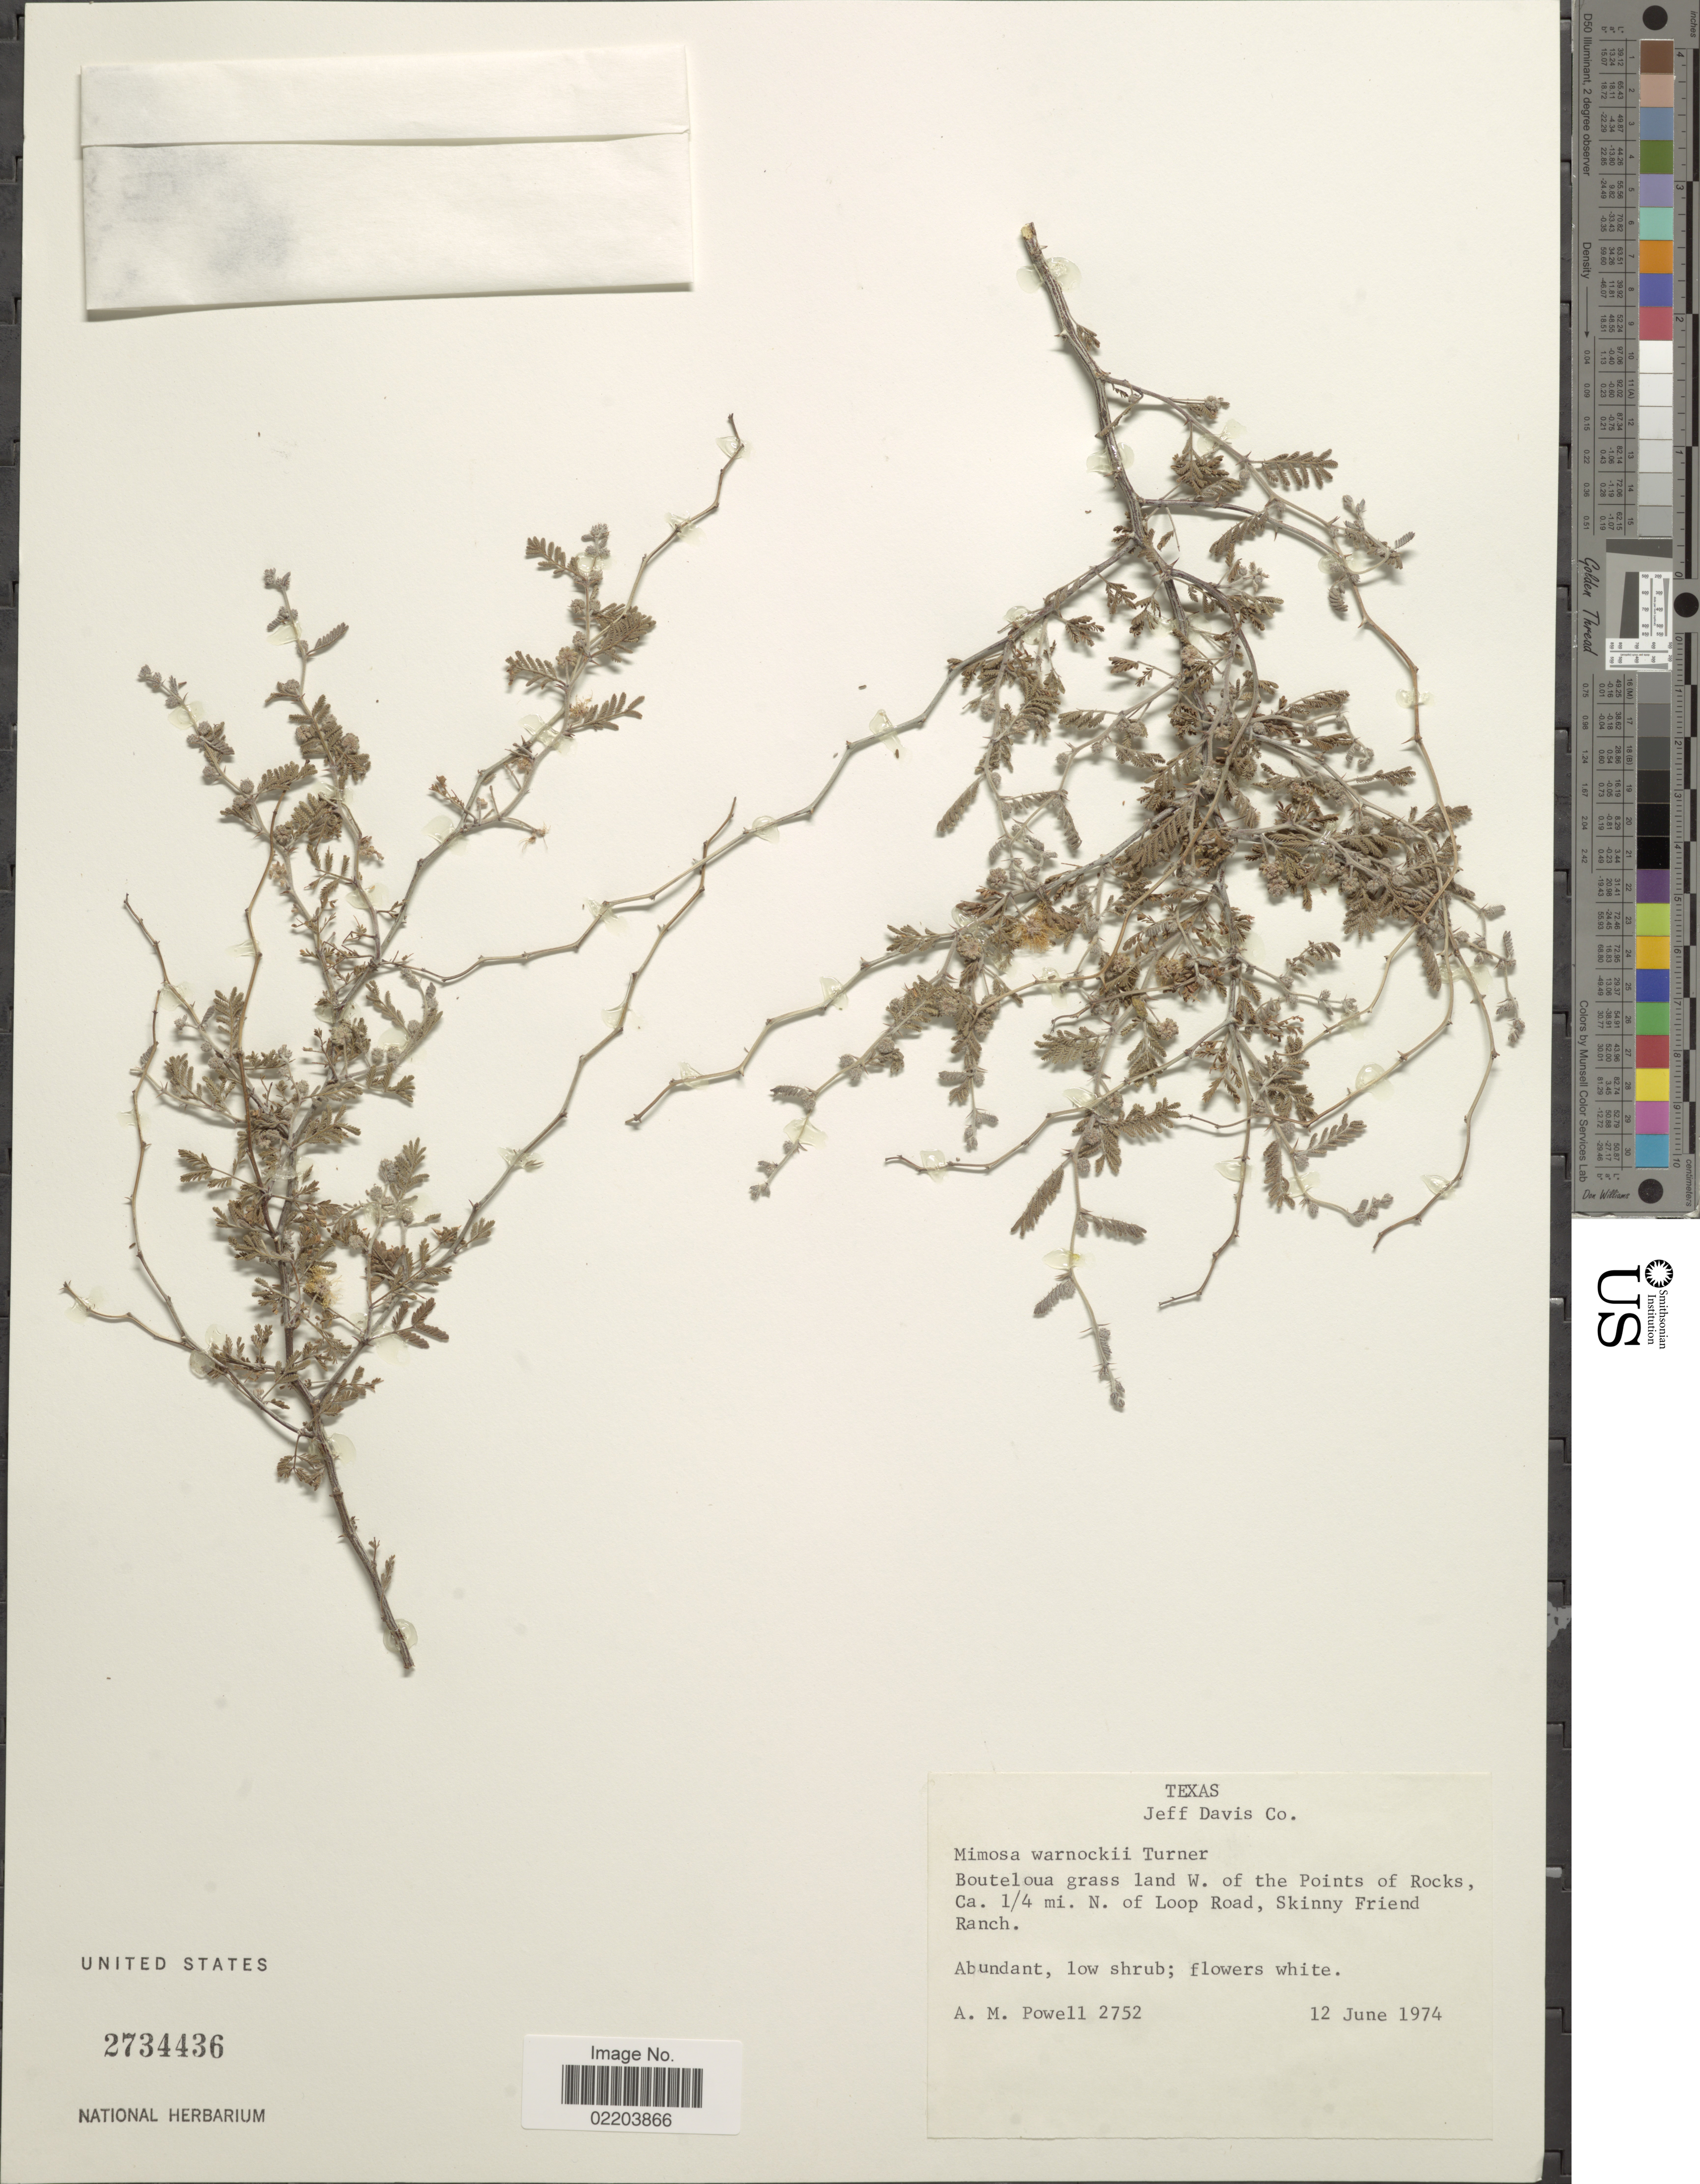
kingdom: Plantae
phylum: Tracheophyta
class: Magnoliopsida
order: Fabales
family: Fabaceae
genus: Mimosa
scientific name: Mimosa warnockii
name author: B.L. Turner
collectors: A. M. Powell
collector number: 2752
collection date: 1974-06-12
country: United States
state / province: Texas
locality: Jeff Davis Co, Bouteloua grass land W. of the Points of Rocks, Ca. 1/4 mi. N of Loop Road, Skinny Friend Ranch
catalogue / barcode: US 2734436